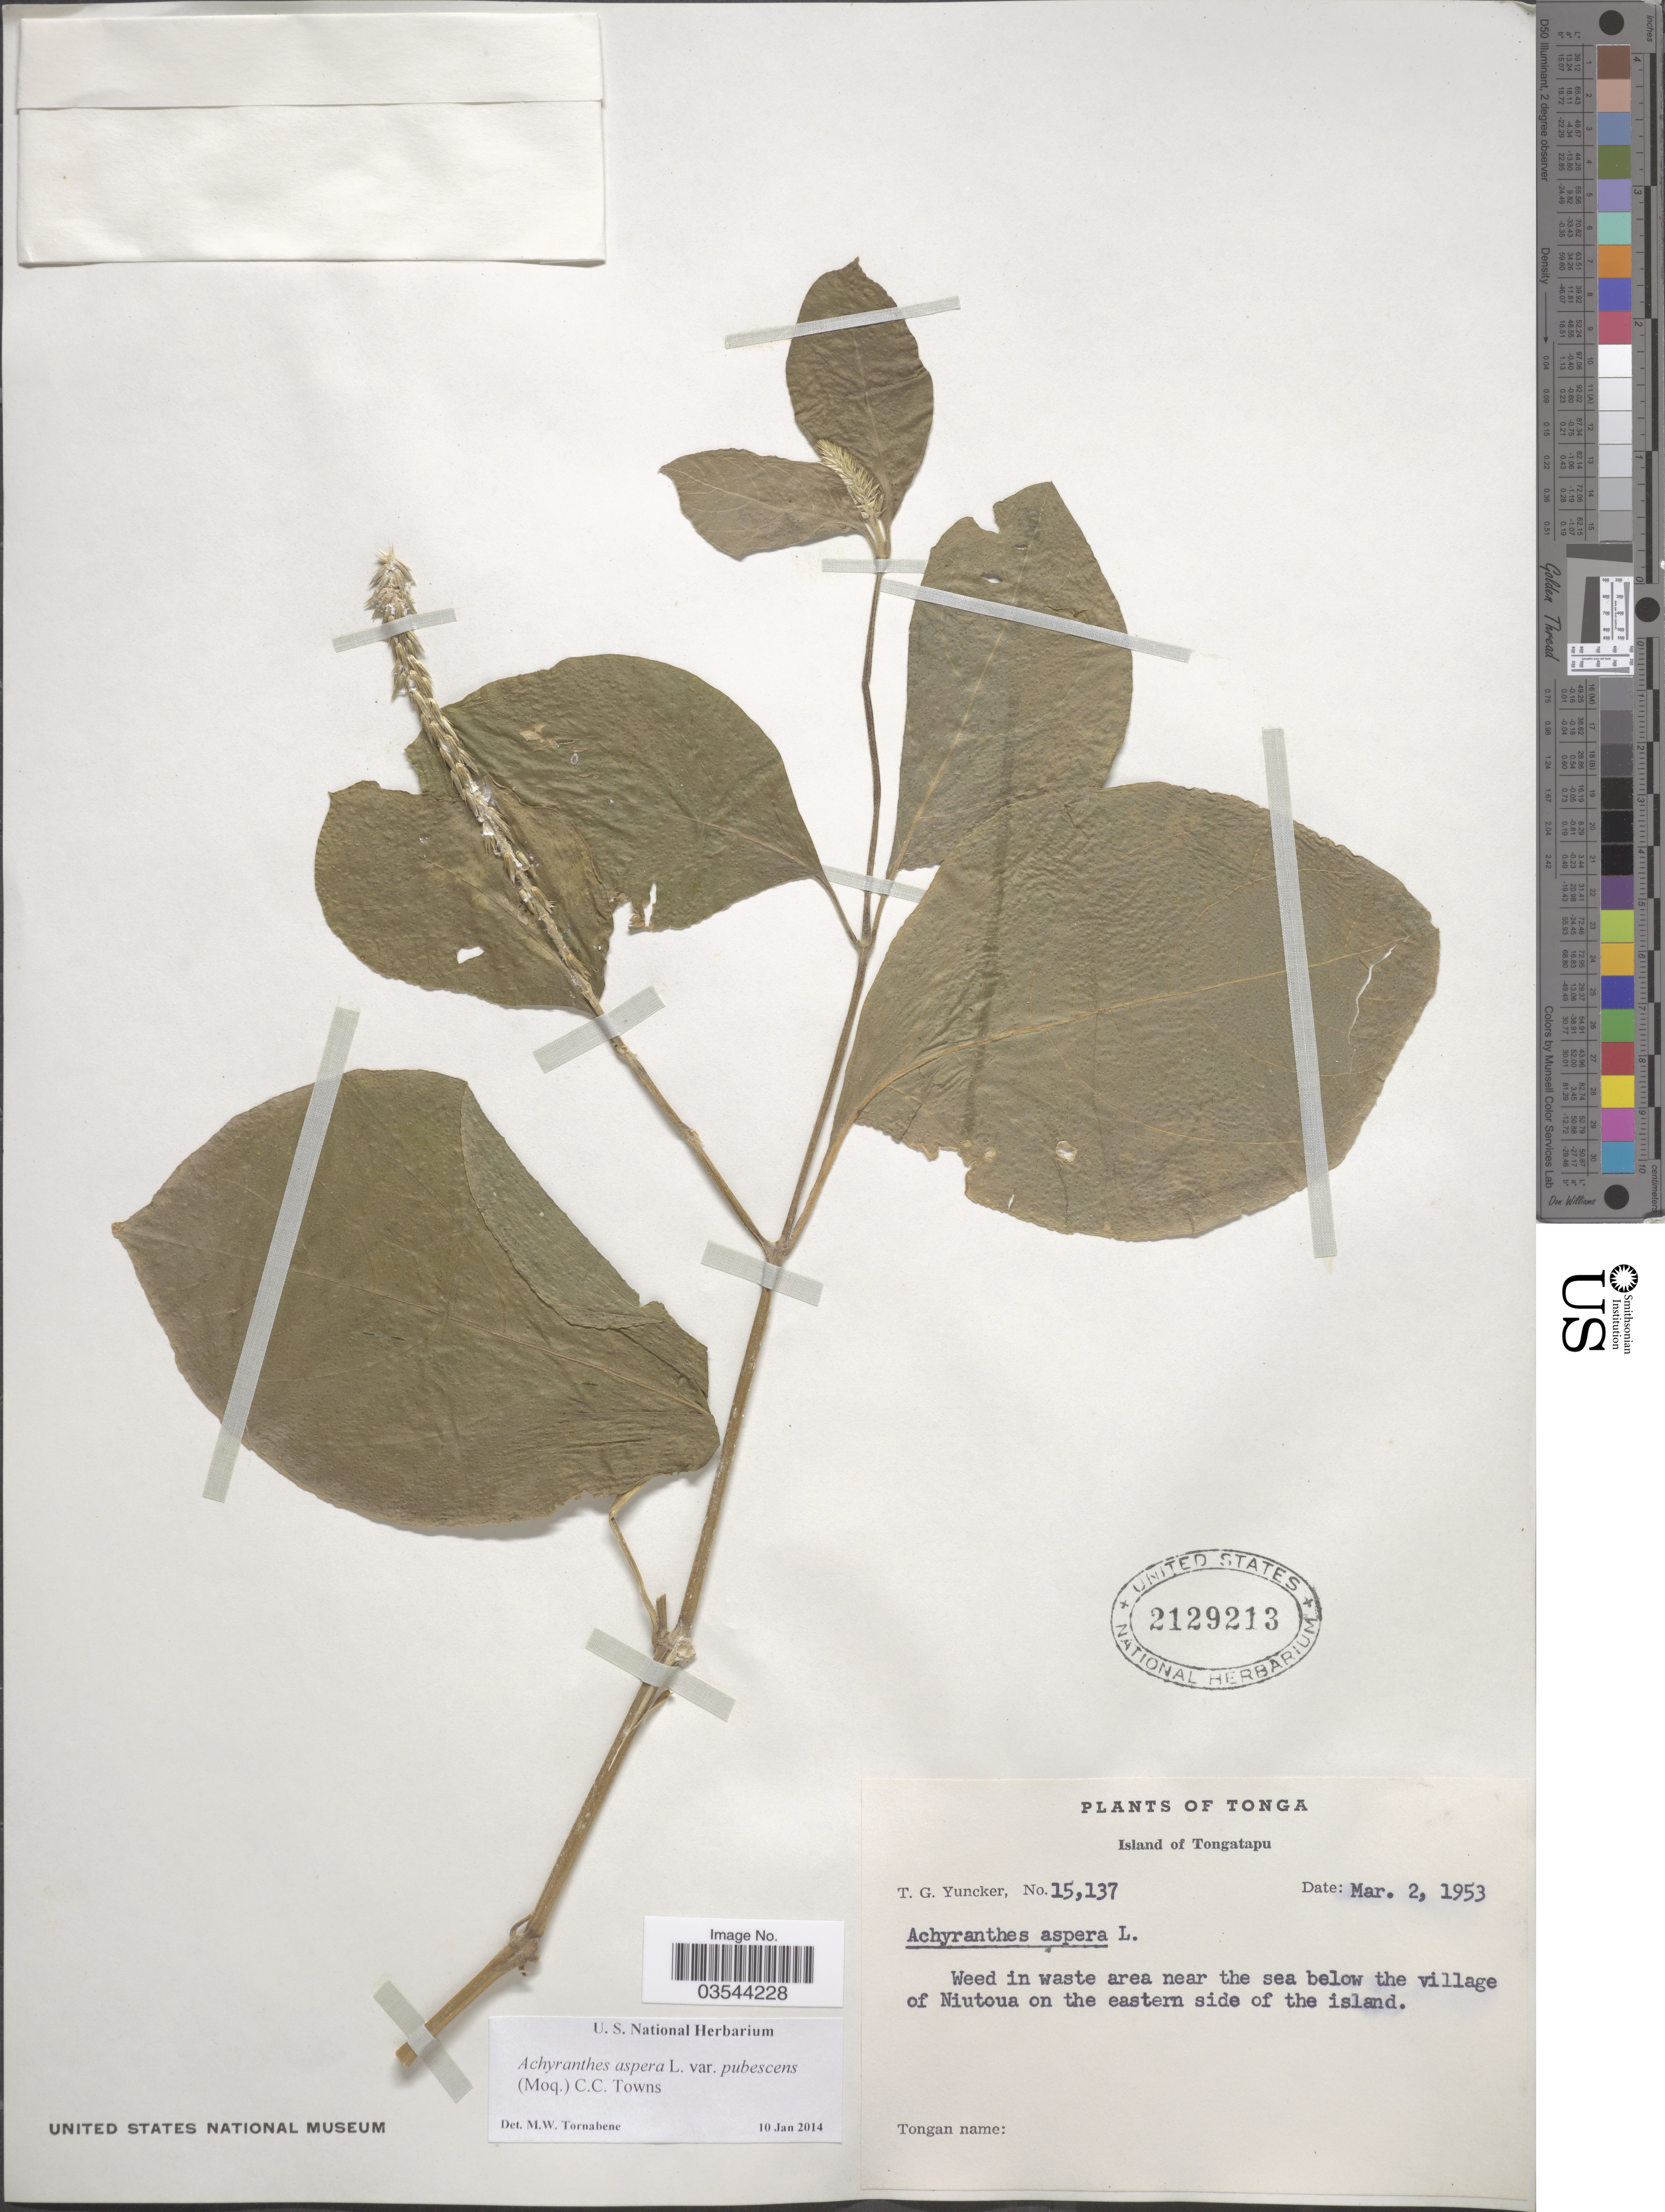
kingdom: Plantae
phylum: Tracheophyta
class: Magnoliopsida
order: Caryophyllales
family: Amaranthaceae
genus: Achyranthes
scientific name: Achyranthes aspera var. pubescens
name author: (Moq.) M. Gómez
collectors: T. G. Yuncker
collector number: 15137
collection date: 1953-03-02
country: Tonga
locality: Island of Tongatapu. In waste area near the sea below the village of Niutoua on the eastern side of the island.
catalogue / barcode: US 2129213